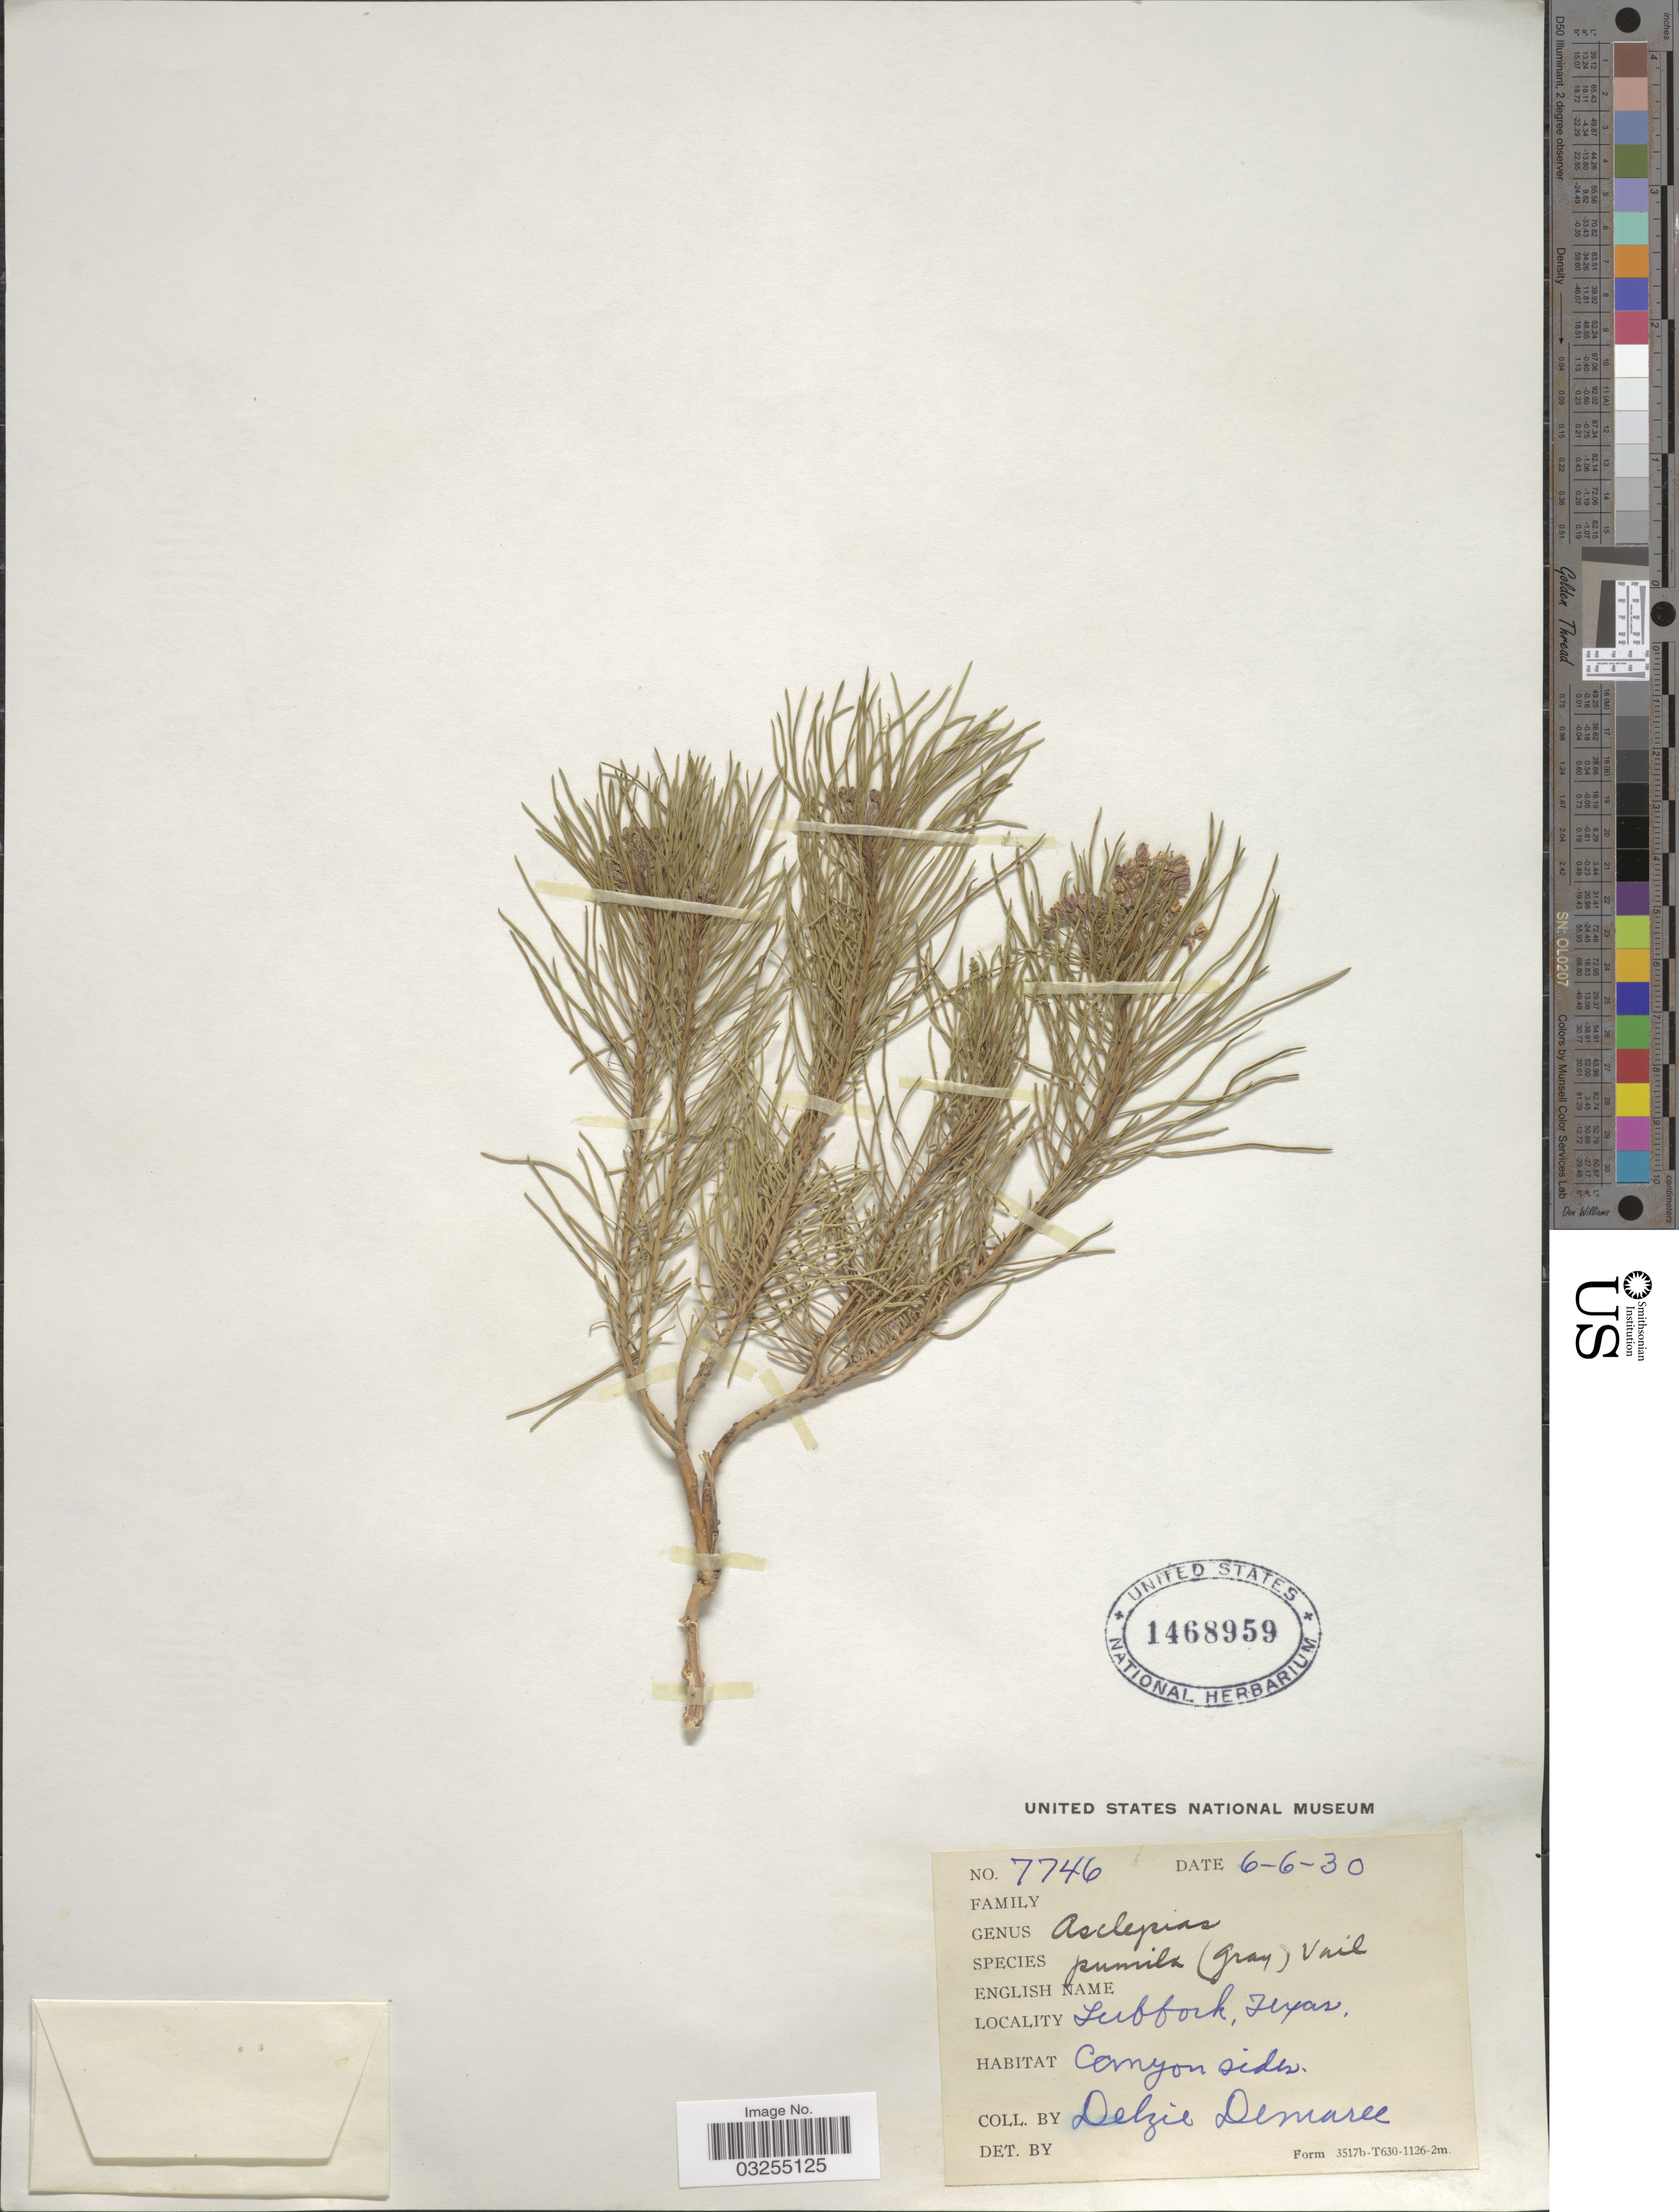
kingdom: Plantae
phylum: Tracheophyta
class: Magnoliopsida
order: Gentianales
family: Apocynaceae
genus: Asclepias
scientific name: Asclepias pumila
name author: (A. Gray) Vail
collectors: D. Demaree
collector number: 7746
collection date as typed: Transcribed d/m/y: 6/6/30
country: United States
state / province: Texas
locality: Lubbock. Canyon sides.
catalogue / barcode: US 1468959